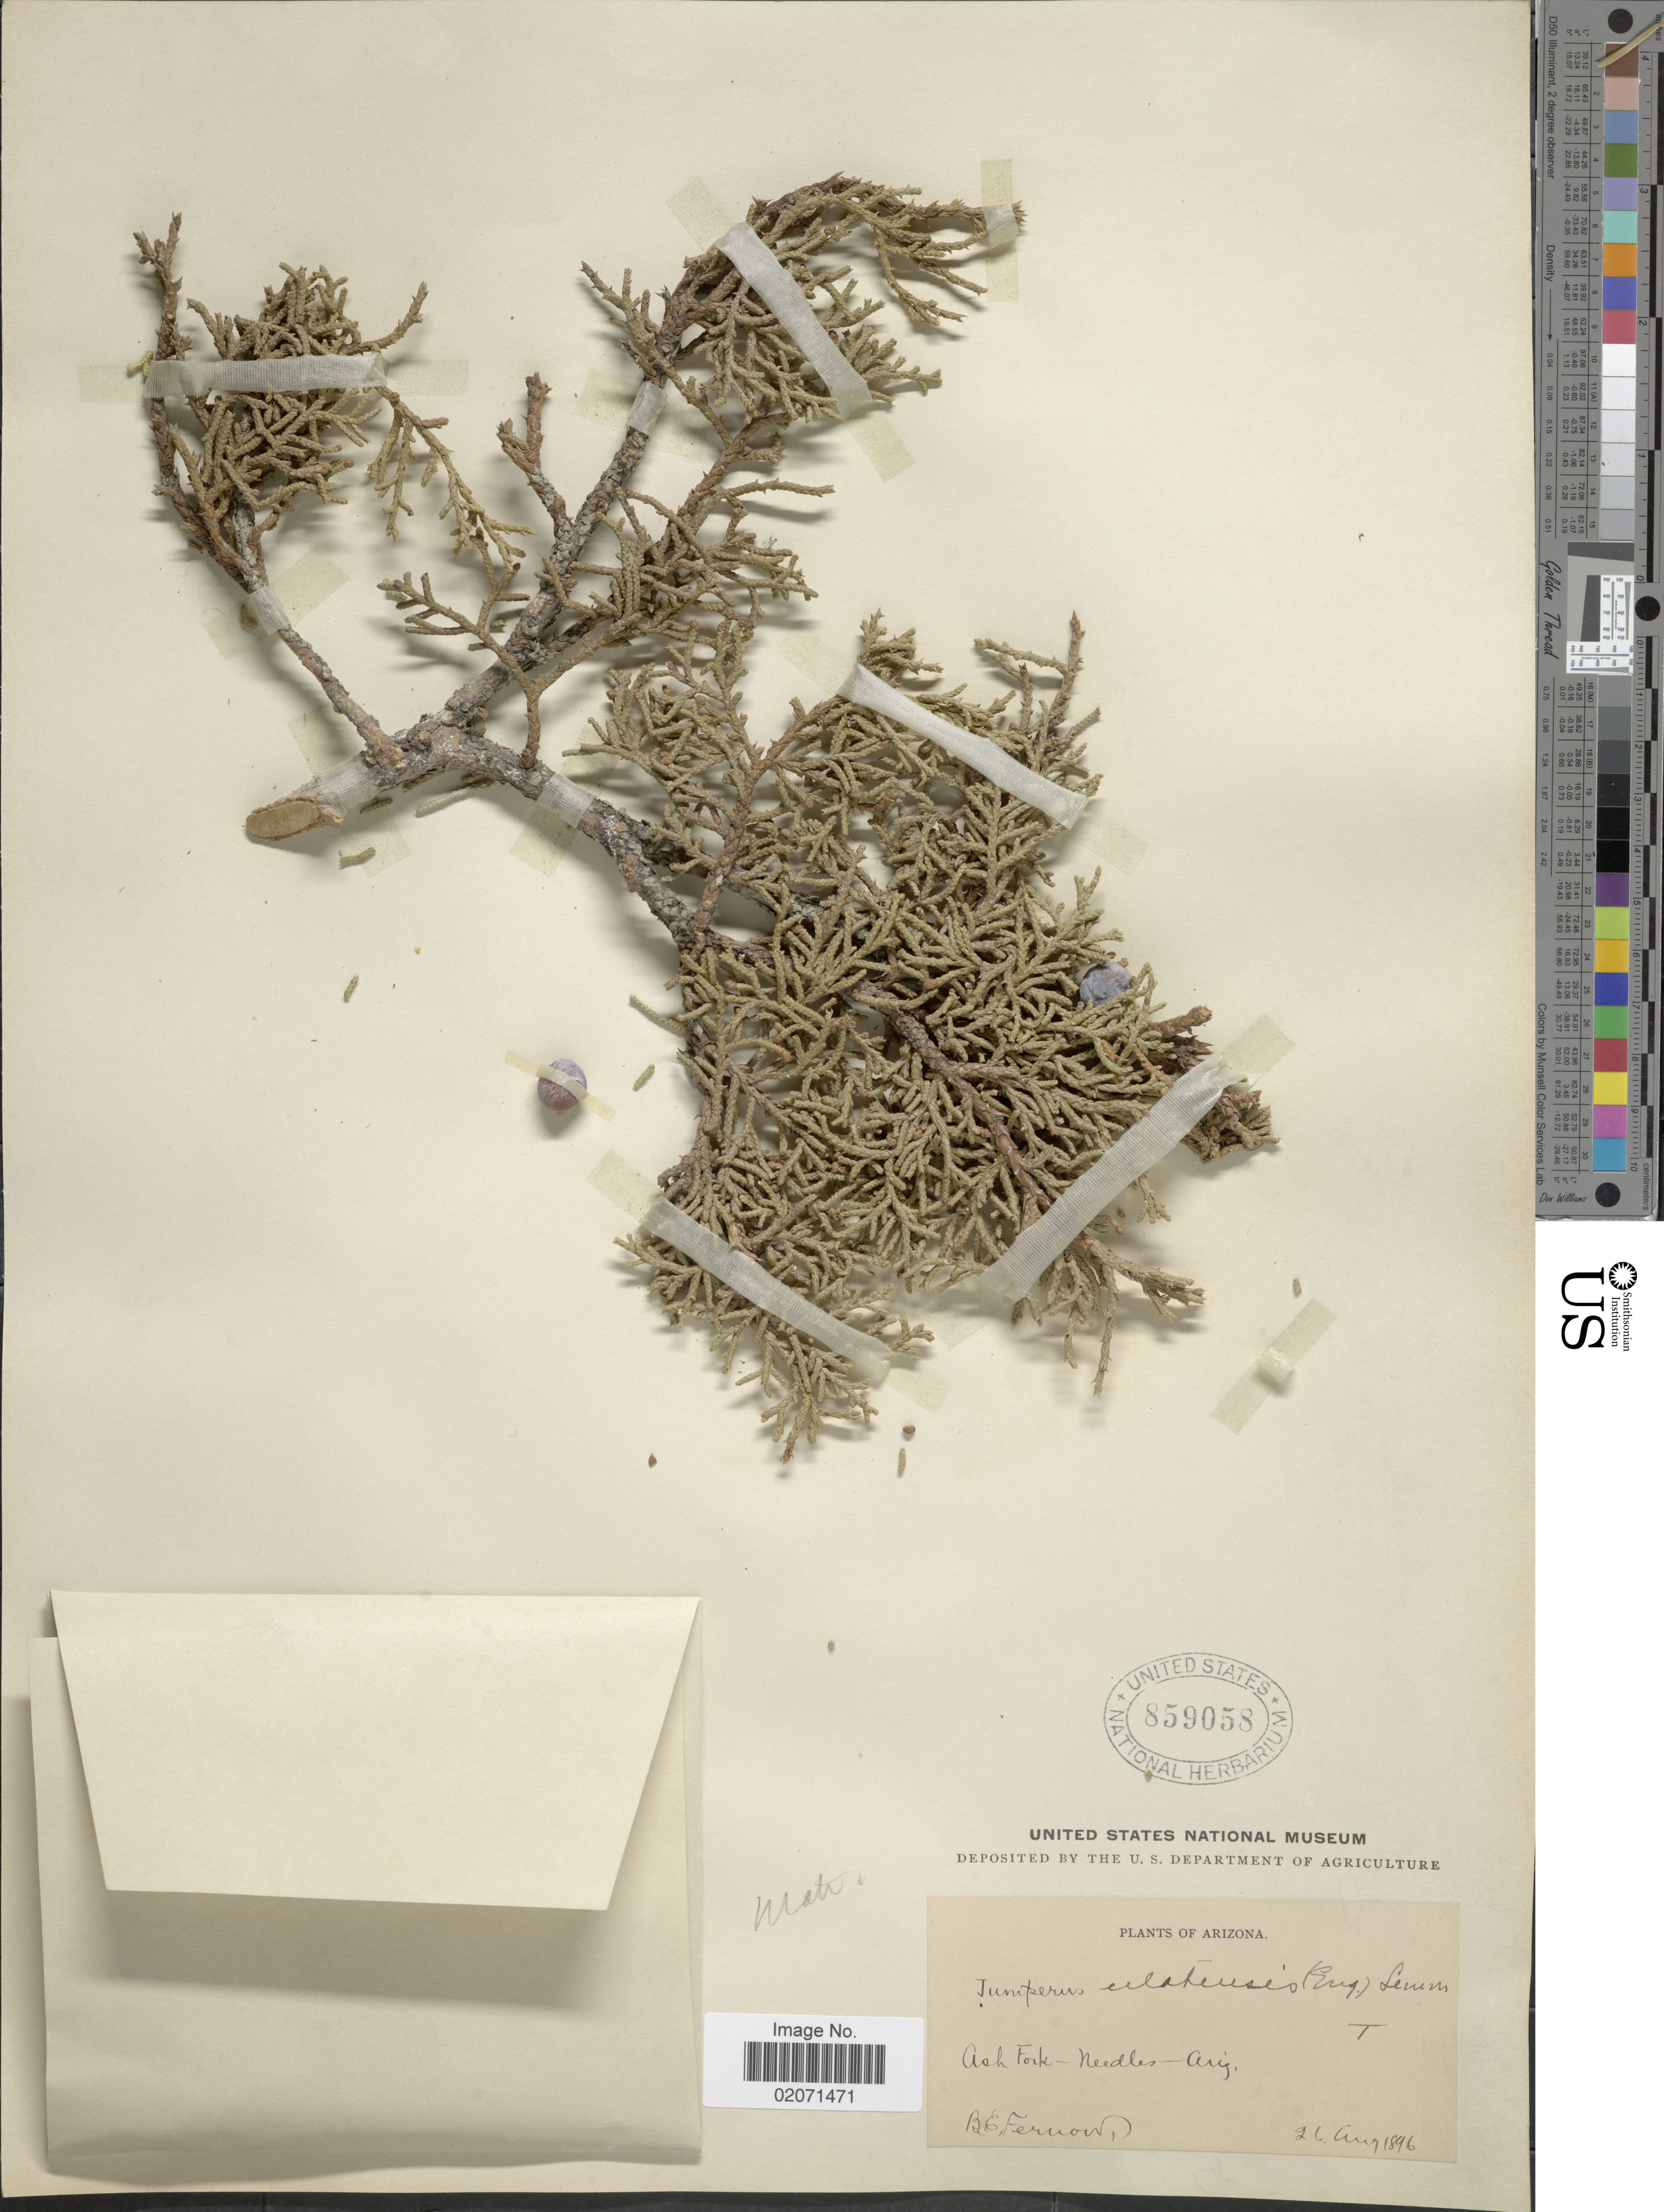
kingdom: Plantae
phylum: Tracheophyta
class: Pinopsida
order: Pinales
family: Cupressaceae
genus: Juniperus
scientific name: Juniperus osteosperma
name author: (Torr.) Little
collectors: B. Fernow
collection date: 1896-08-26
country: United States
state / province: Arizona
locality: Ash Fork - Needles - Ariz.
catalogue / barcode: US 859058